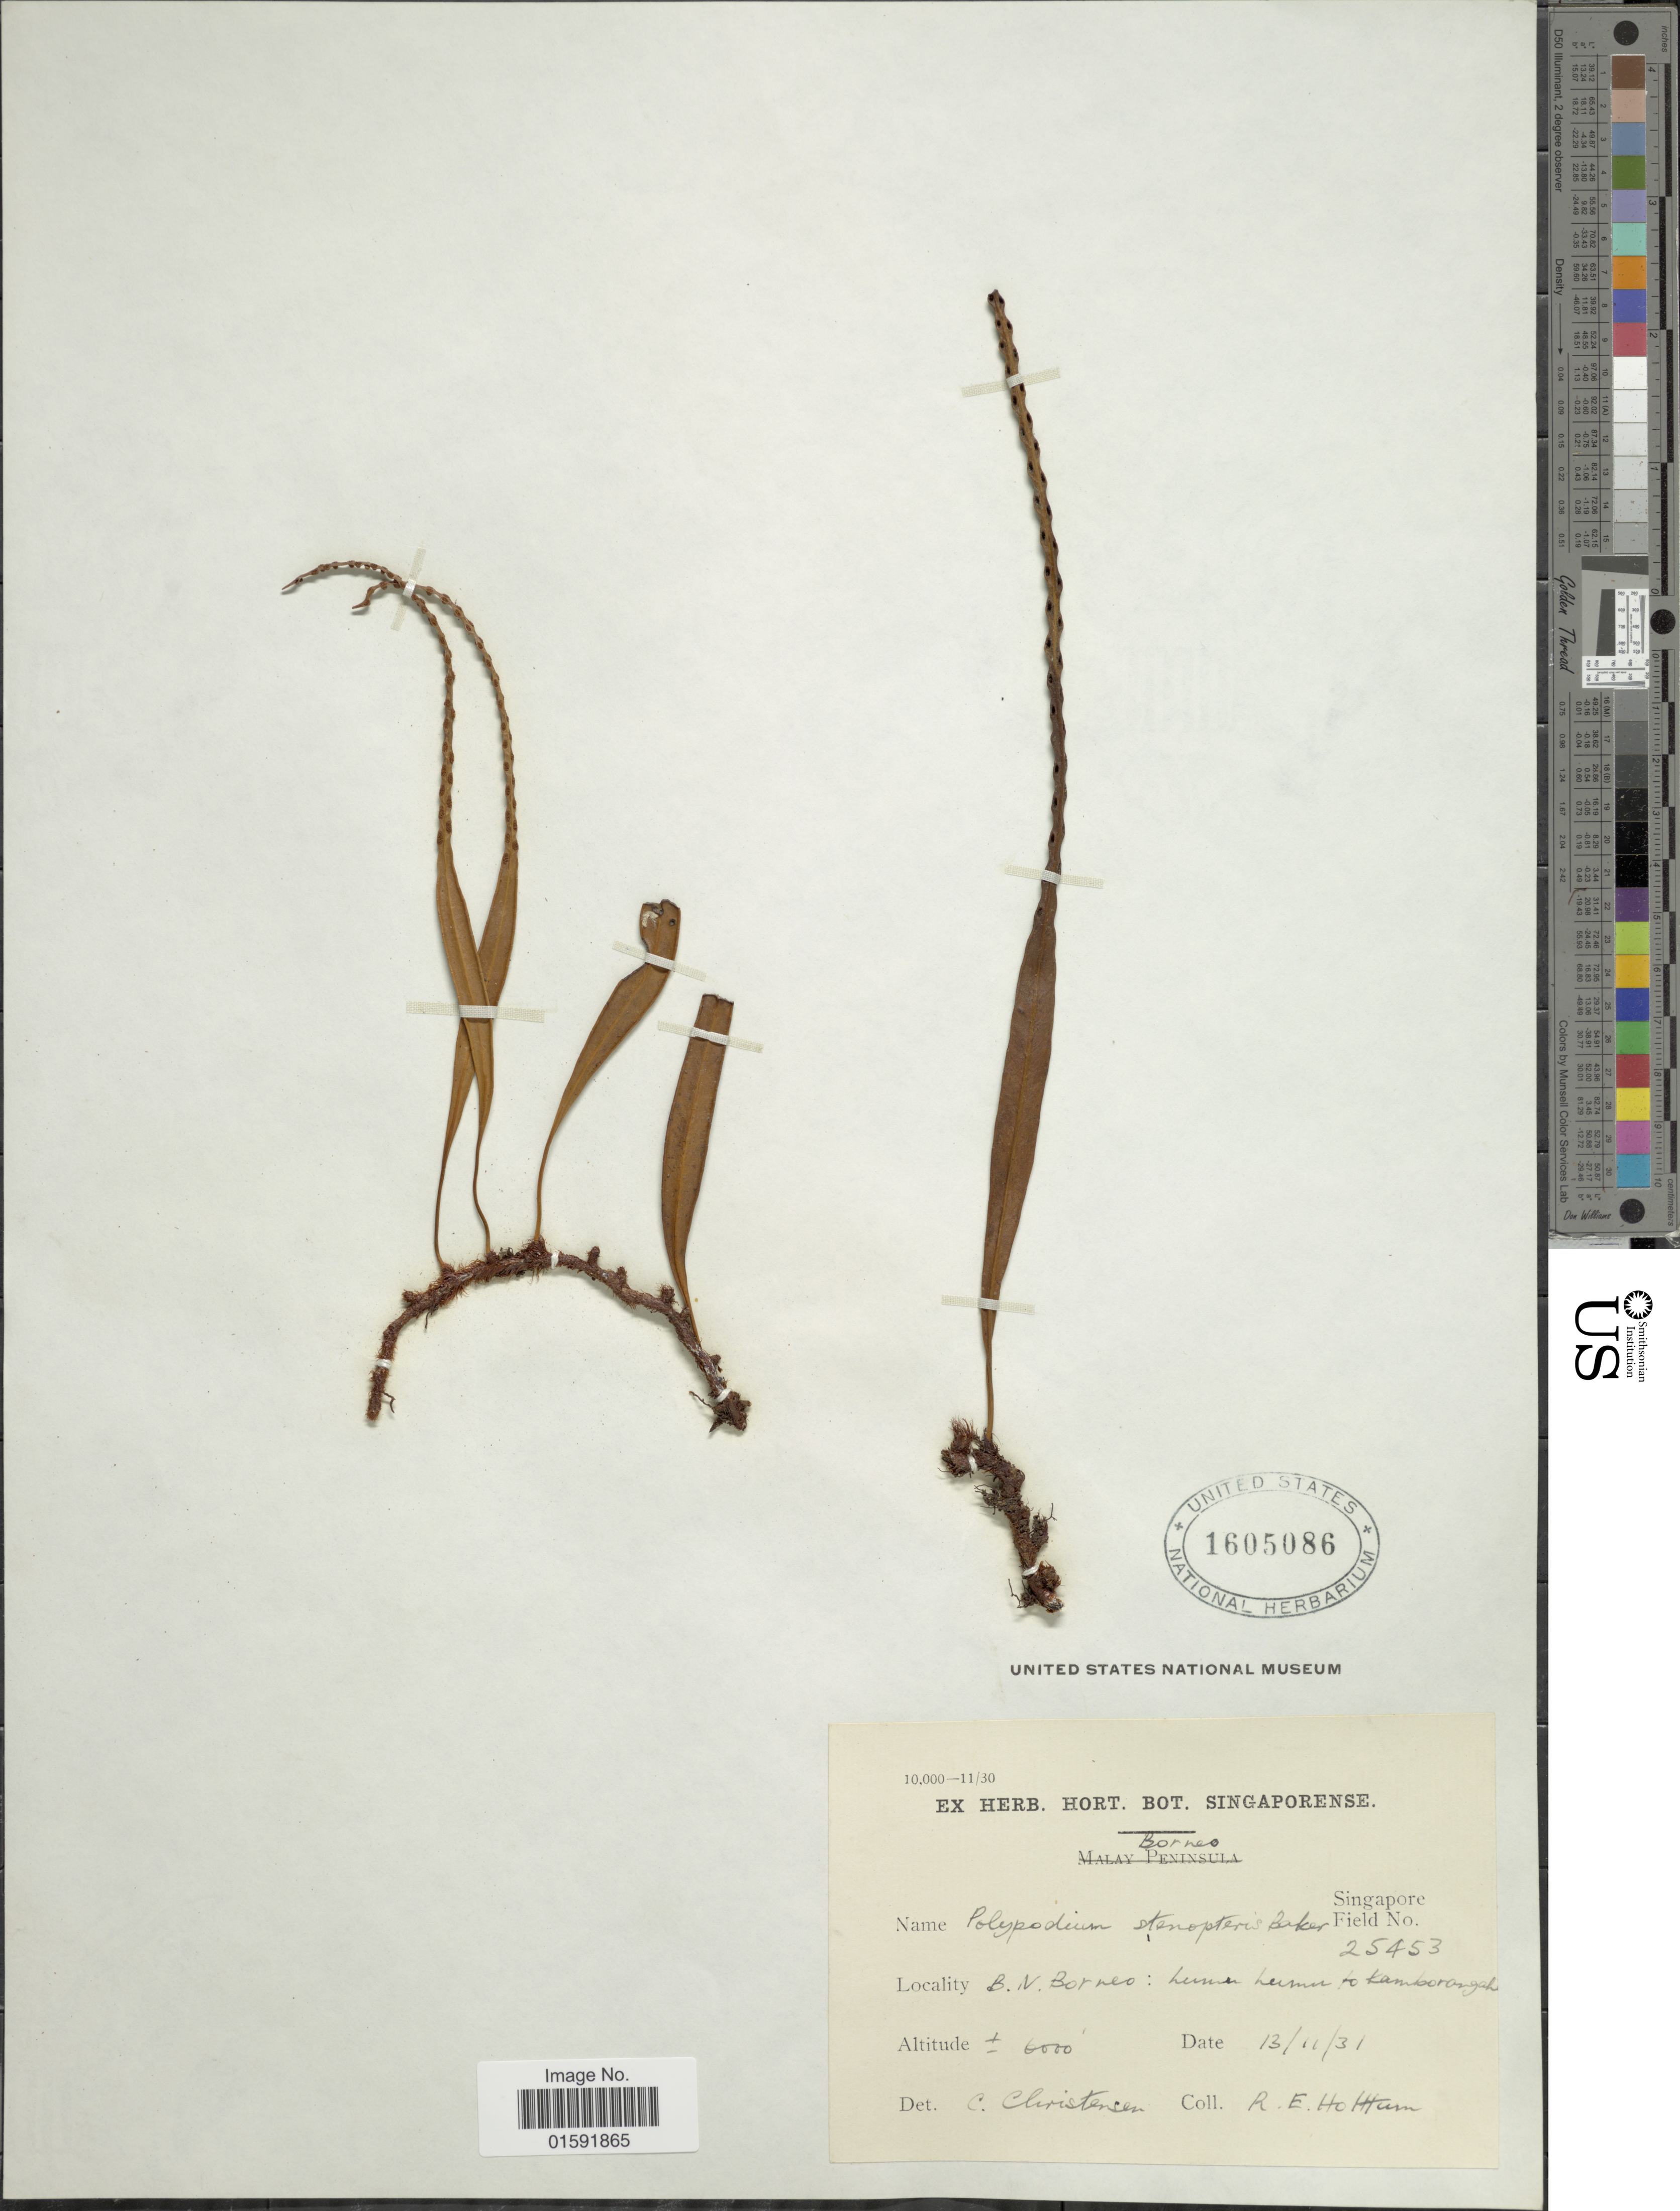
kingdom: Plantae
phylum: Tracheophyta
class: Polypodiopsida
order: Polypodiales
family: Polypodiaceae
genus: Selliguea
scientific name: Selliguea soridens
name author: (Hook.) Hovenkamp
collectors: R. E. Holttum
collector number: Singapore Field 25453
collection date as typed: Transcribed d/m/y: 13/11/31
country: Malaysia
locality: Borneo, B.N. Borneo, Lumu Lumuto Kamborangki [interpreted]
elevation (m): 1829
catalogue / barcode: US 1605086